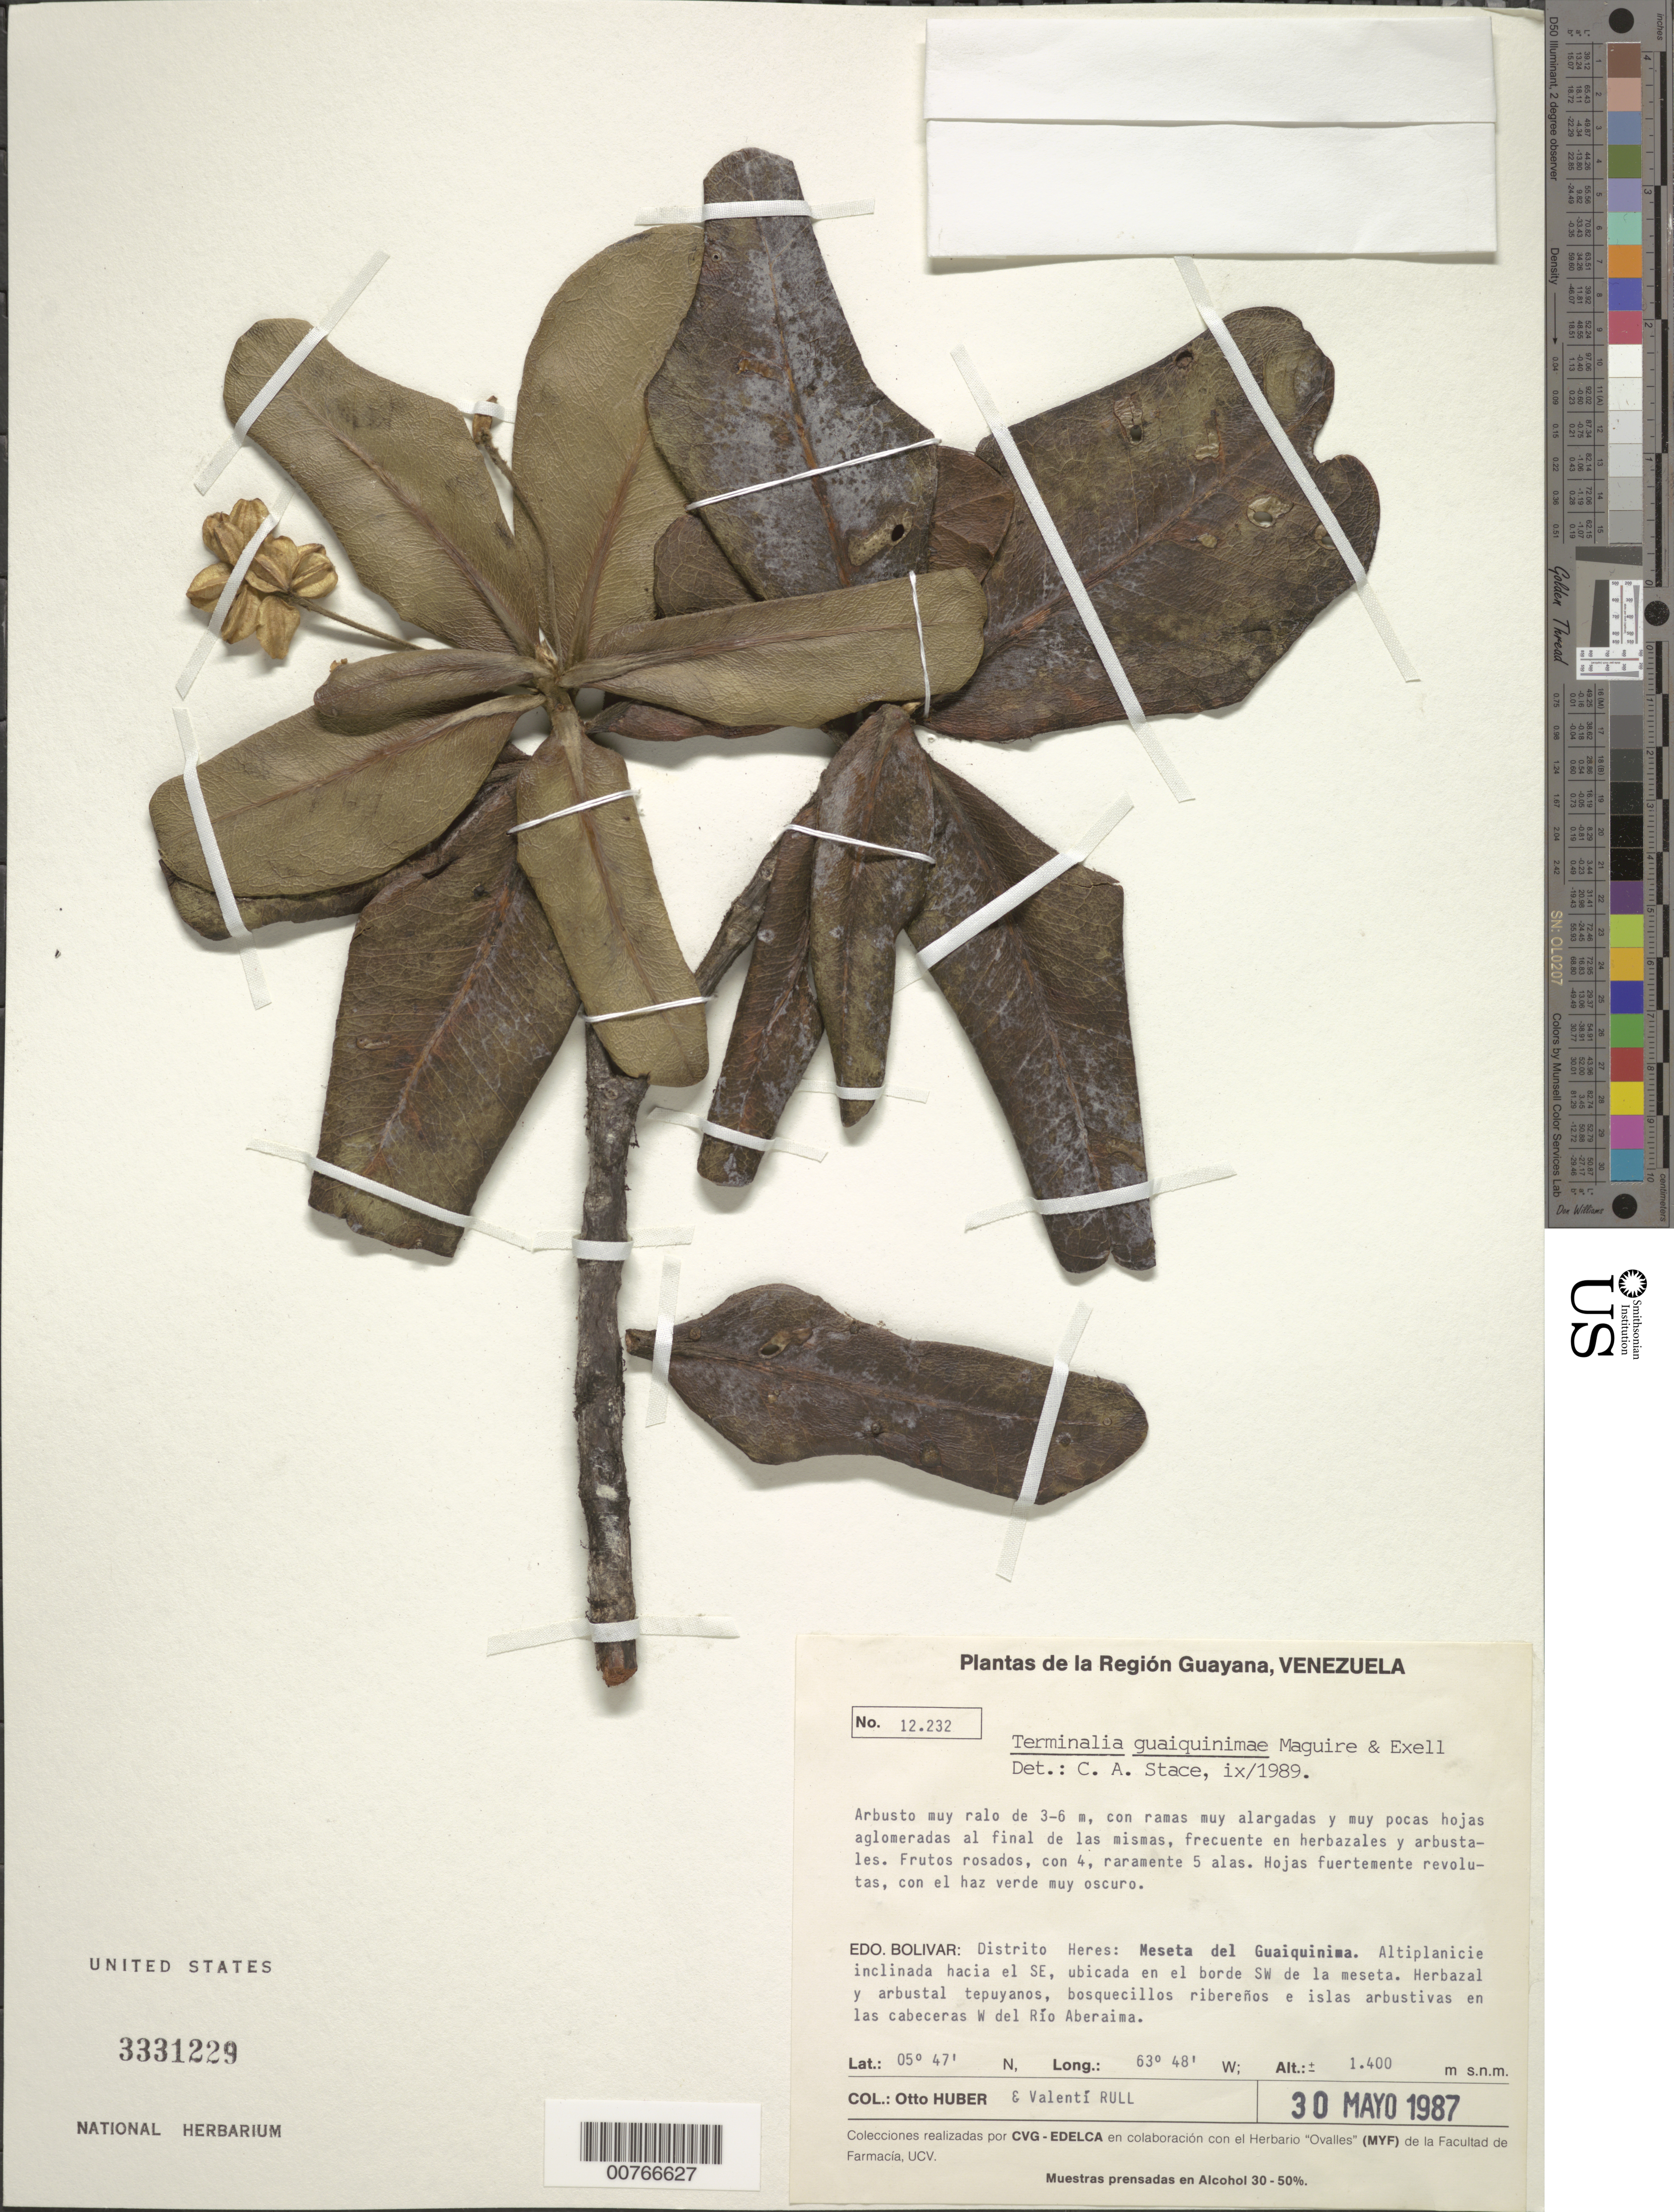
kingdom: Plantae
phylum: Tracheophyta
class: Magnoliopsida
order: Myrtales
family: Combretaceae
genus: Terminalia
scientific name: Terminalia guaiquinimae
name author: Maguire & Exell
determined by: Stace, C. A.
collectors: O. Huber & V. Rull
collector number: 12232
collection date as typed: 30-May-87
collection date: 1987-05-30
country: Venezuela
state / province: Bolívar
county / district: Heres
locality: Meseta del Guaiquinima, W of Río Aberiama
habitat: herbazales y arbustales. Alteplanicie inclinada hacia el SE, herbazal y arbustal tepuyanos, bosquecillos ribereños e islas arbustivas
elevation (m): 1400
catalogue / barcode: US 3331229